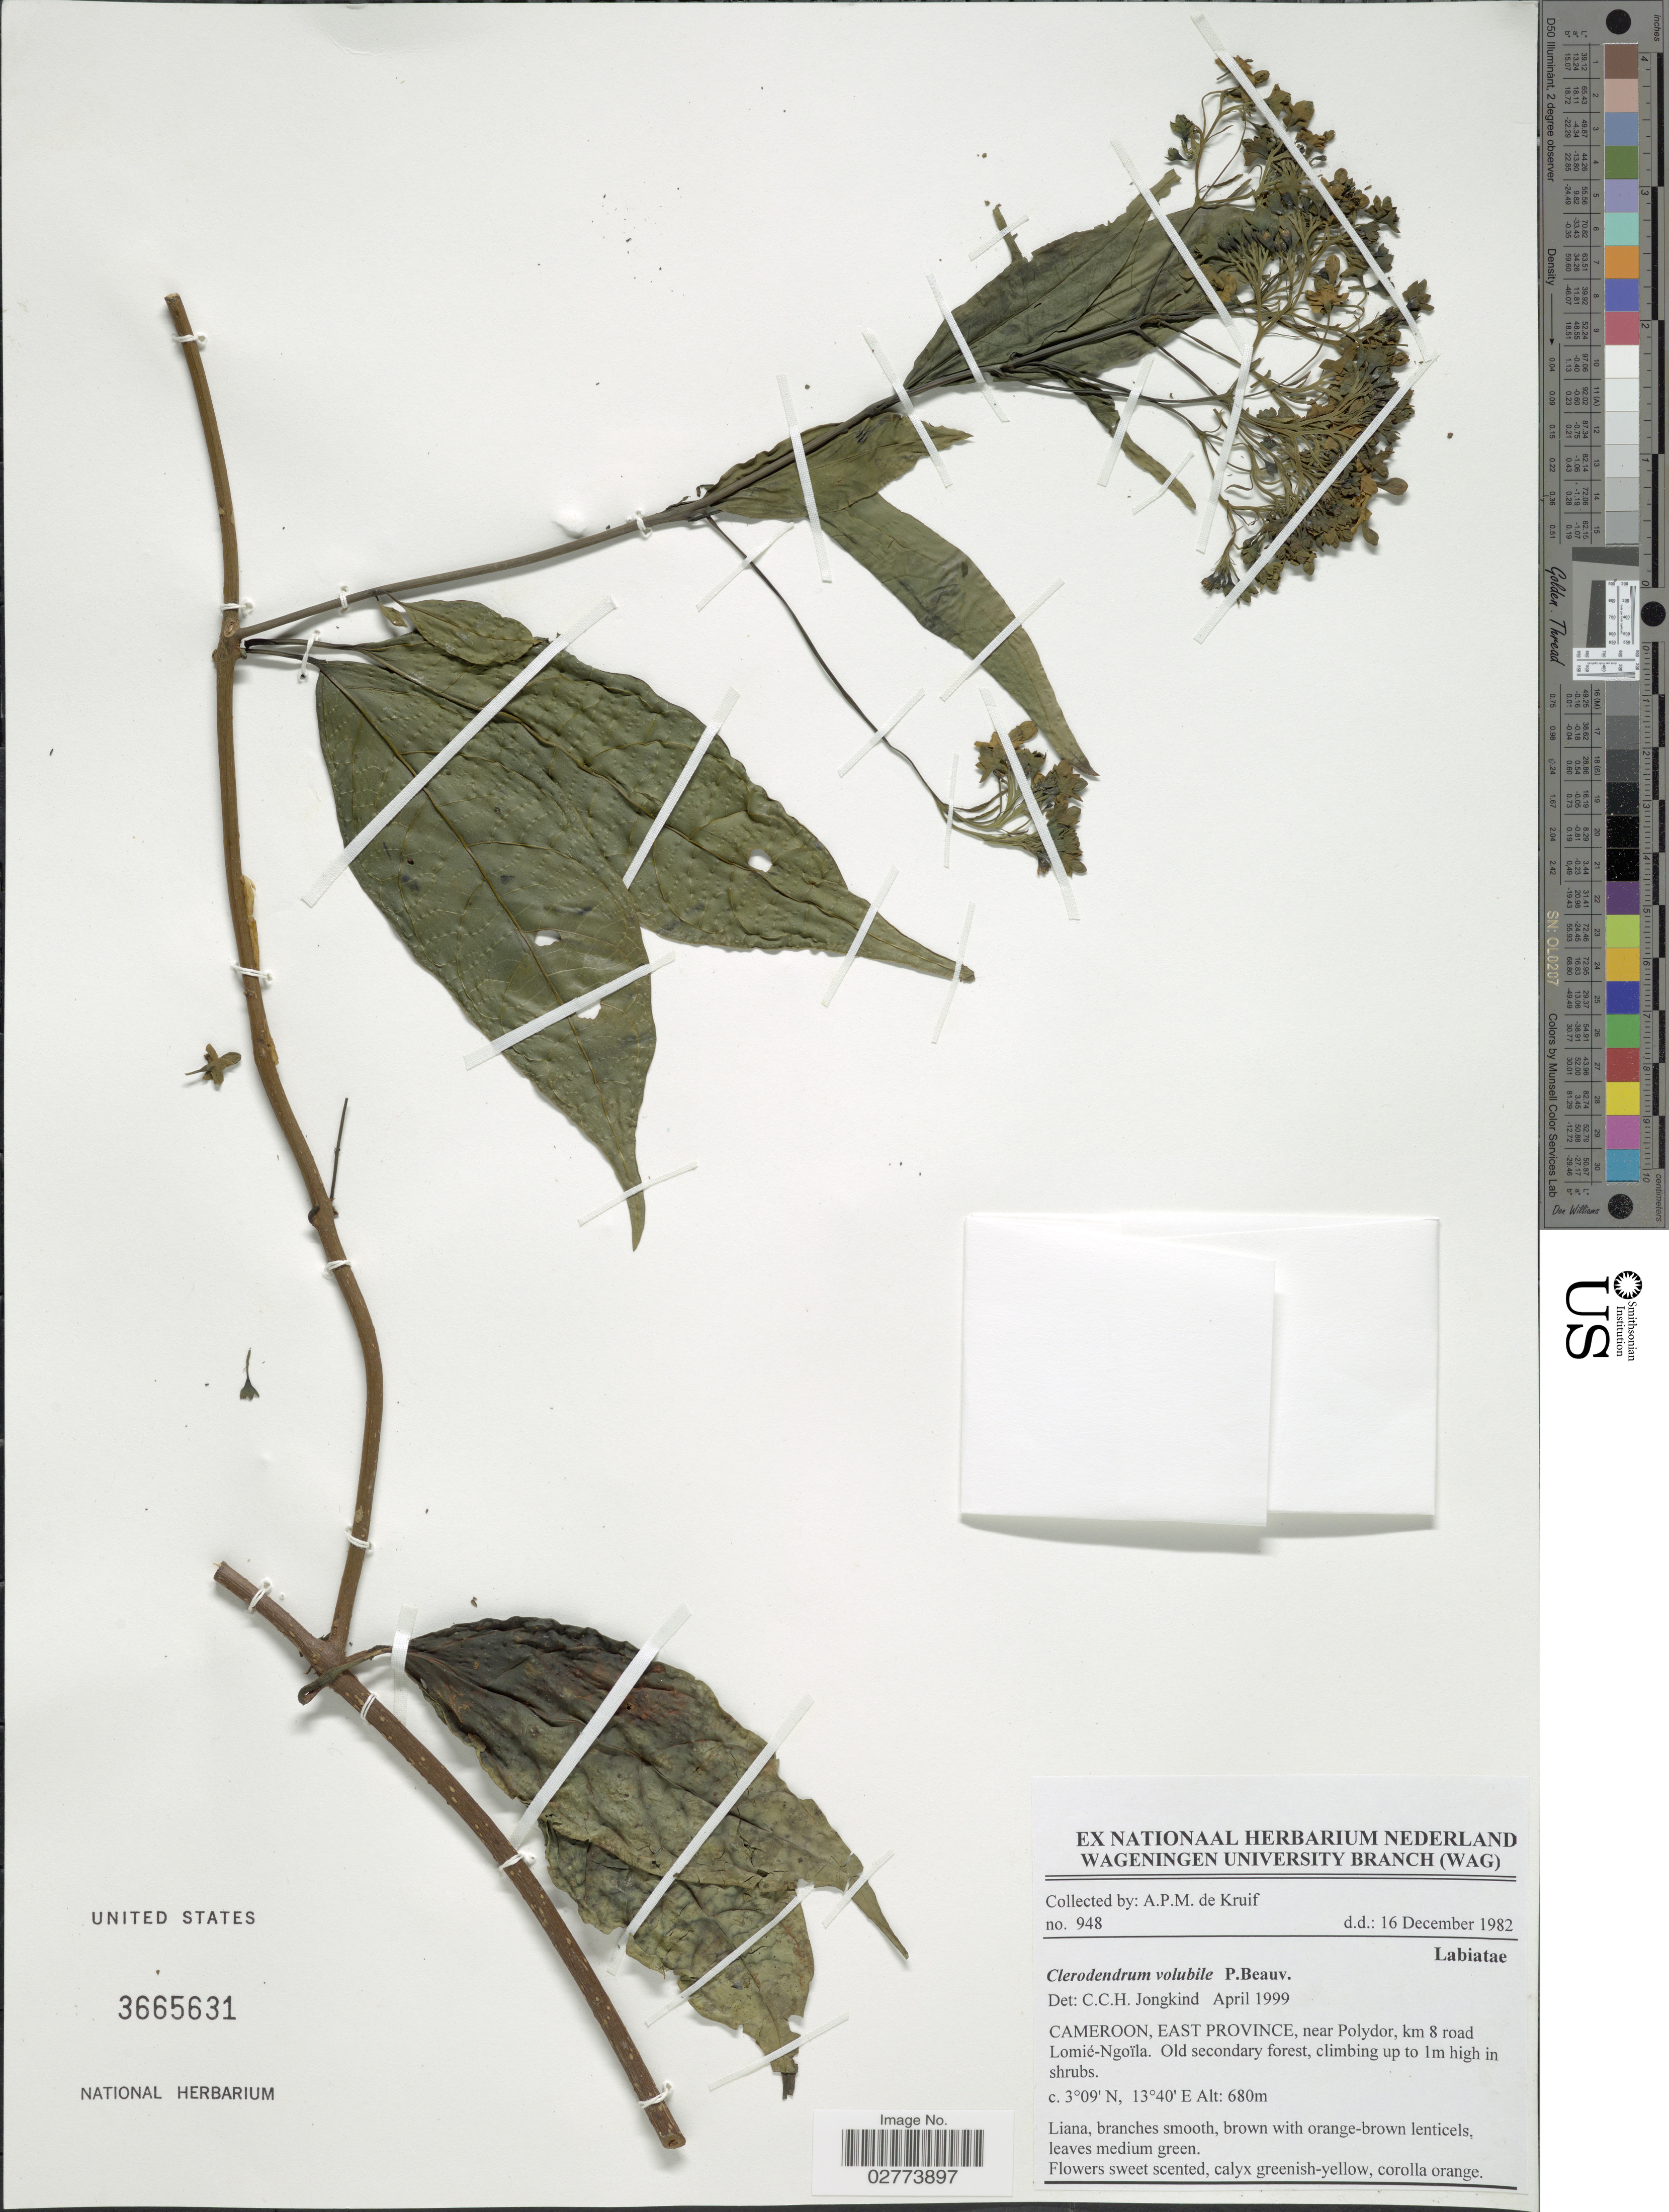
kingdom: Plantae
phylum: Tracheophyta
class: Magnoliopsida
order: Lamiales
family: Lamiaceae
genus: Clerodendrum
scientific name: Clerodendrum volubile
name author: P. Beauv.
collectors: A. P. de Kruif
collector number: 948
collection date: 1982-12-16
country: Cameroon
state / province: Est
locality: East Province, near Polydor, km 8 road Lomié-Ngoïla.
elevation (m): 680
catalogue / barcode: US 3665631